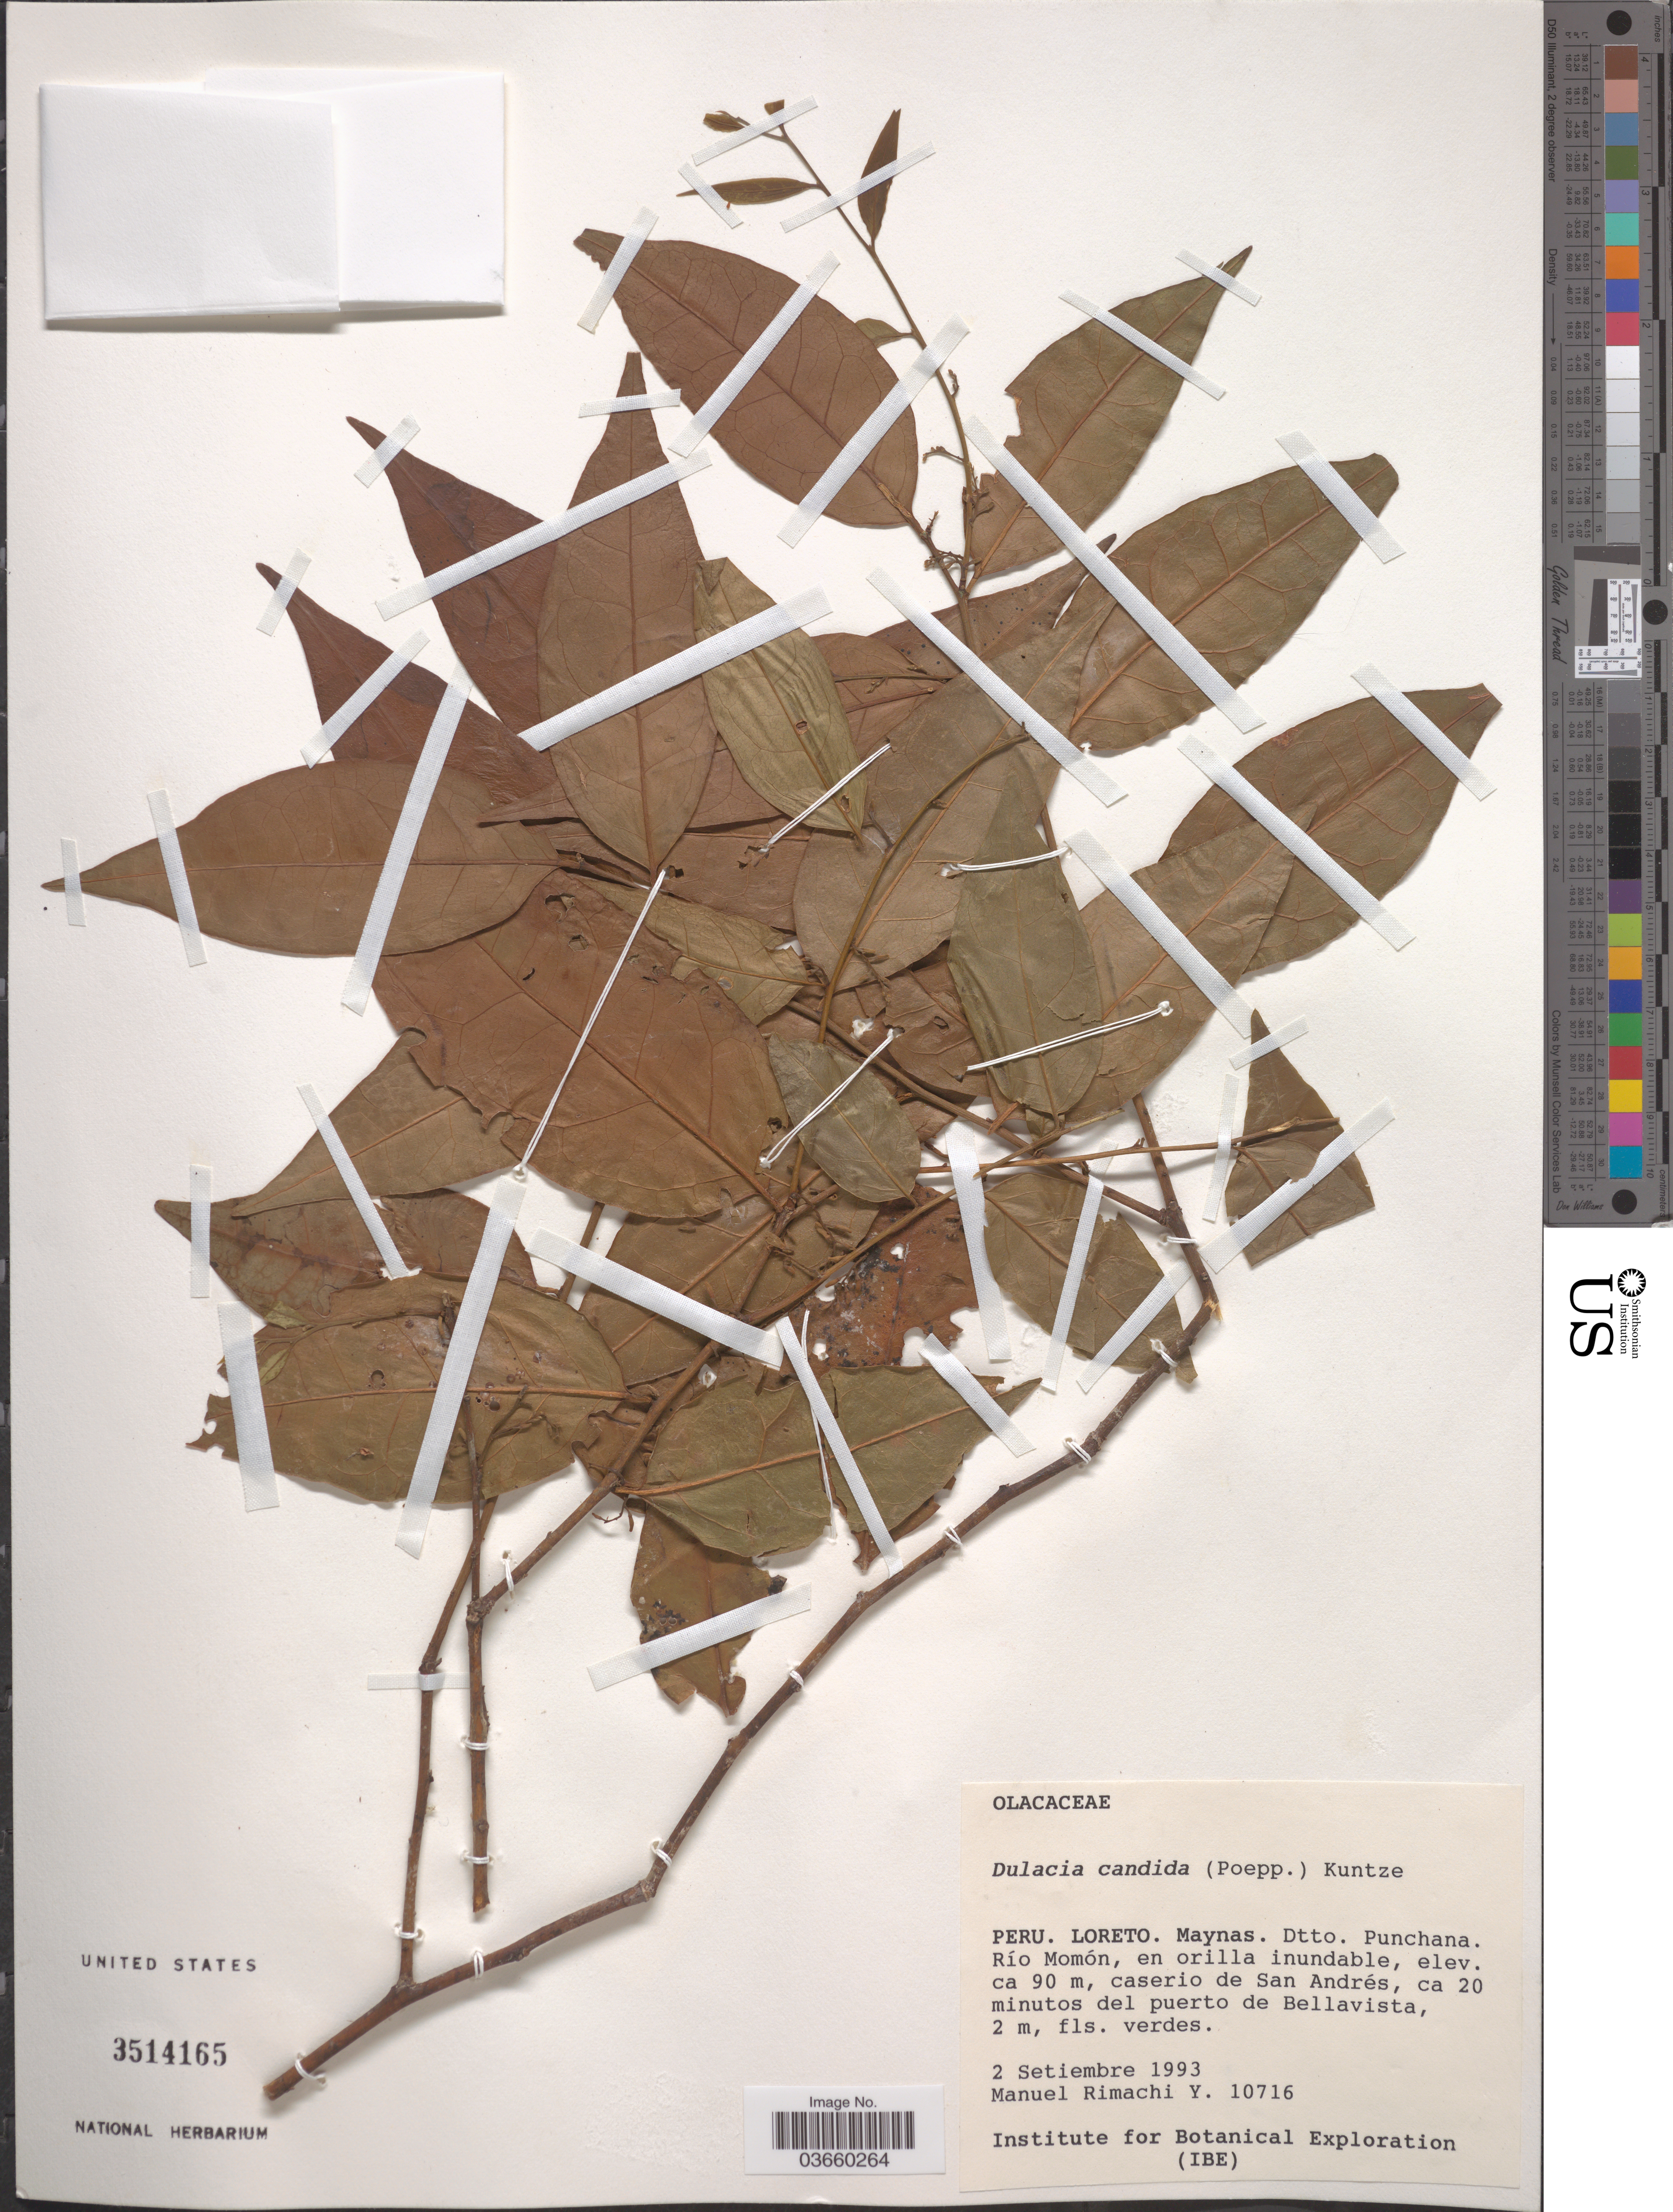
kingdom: Plantae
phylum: Tracheophyta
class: Magnoliopsida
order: Santalales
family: Olacaceae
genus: Dulacia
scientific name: Dulacia candida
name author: (Poepp.) Kuntze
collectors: M. Rimachi Y.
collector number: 10716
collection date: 1993-09-02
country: Peru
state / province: Loreto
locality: Maynas. Dtto. Punchana. Río Momón, en orilla inundable, caserio de San Andrés, ca 20 minutos del puerto de Bellavista.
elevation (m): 90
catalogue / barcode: US 3514165